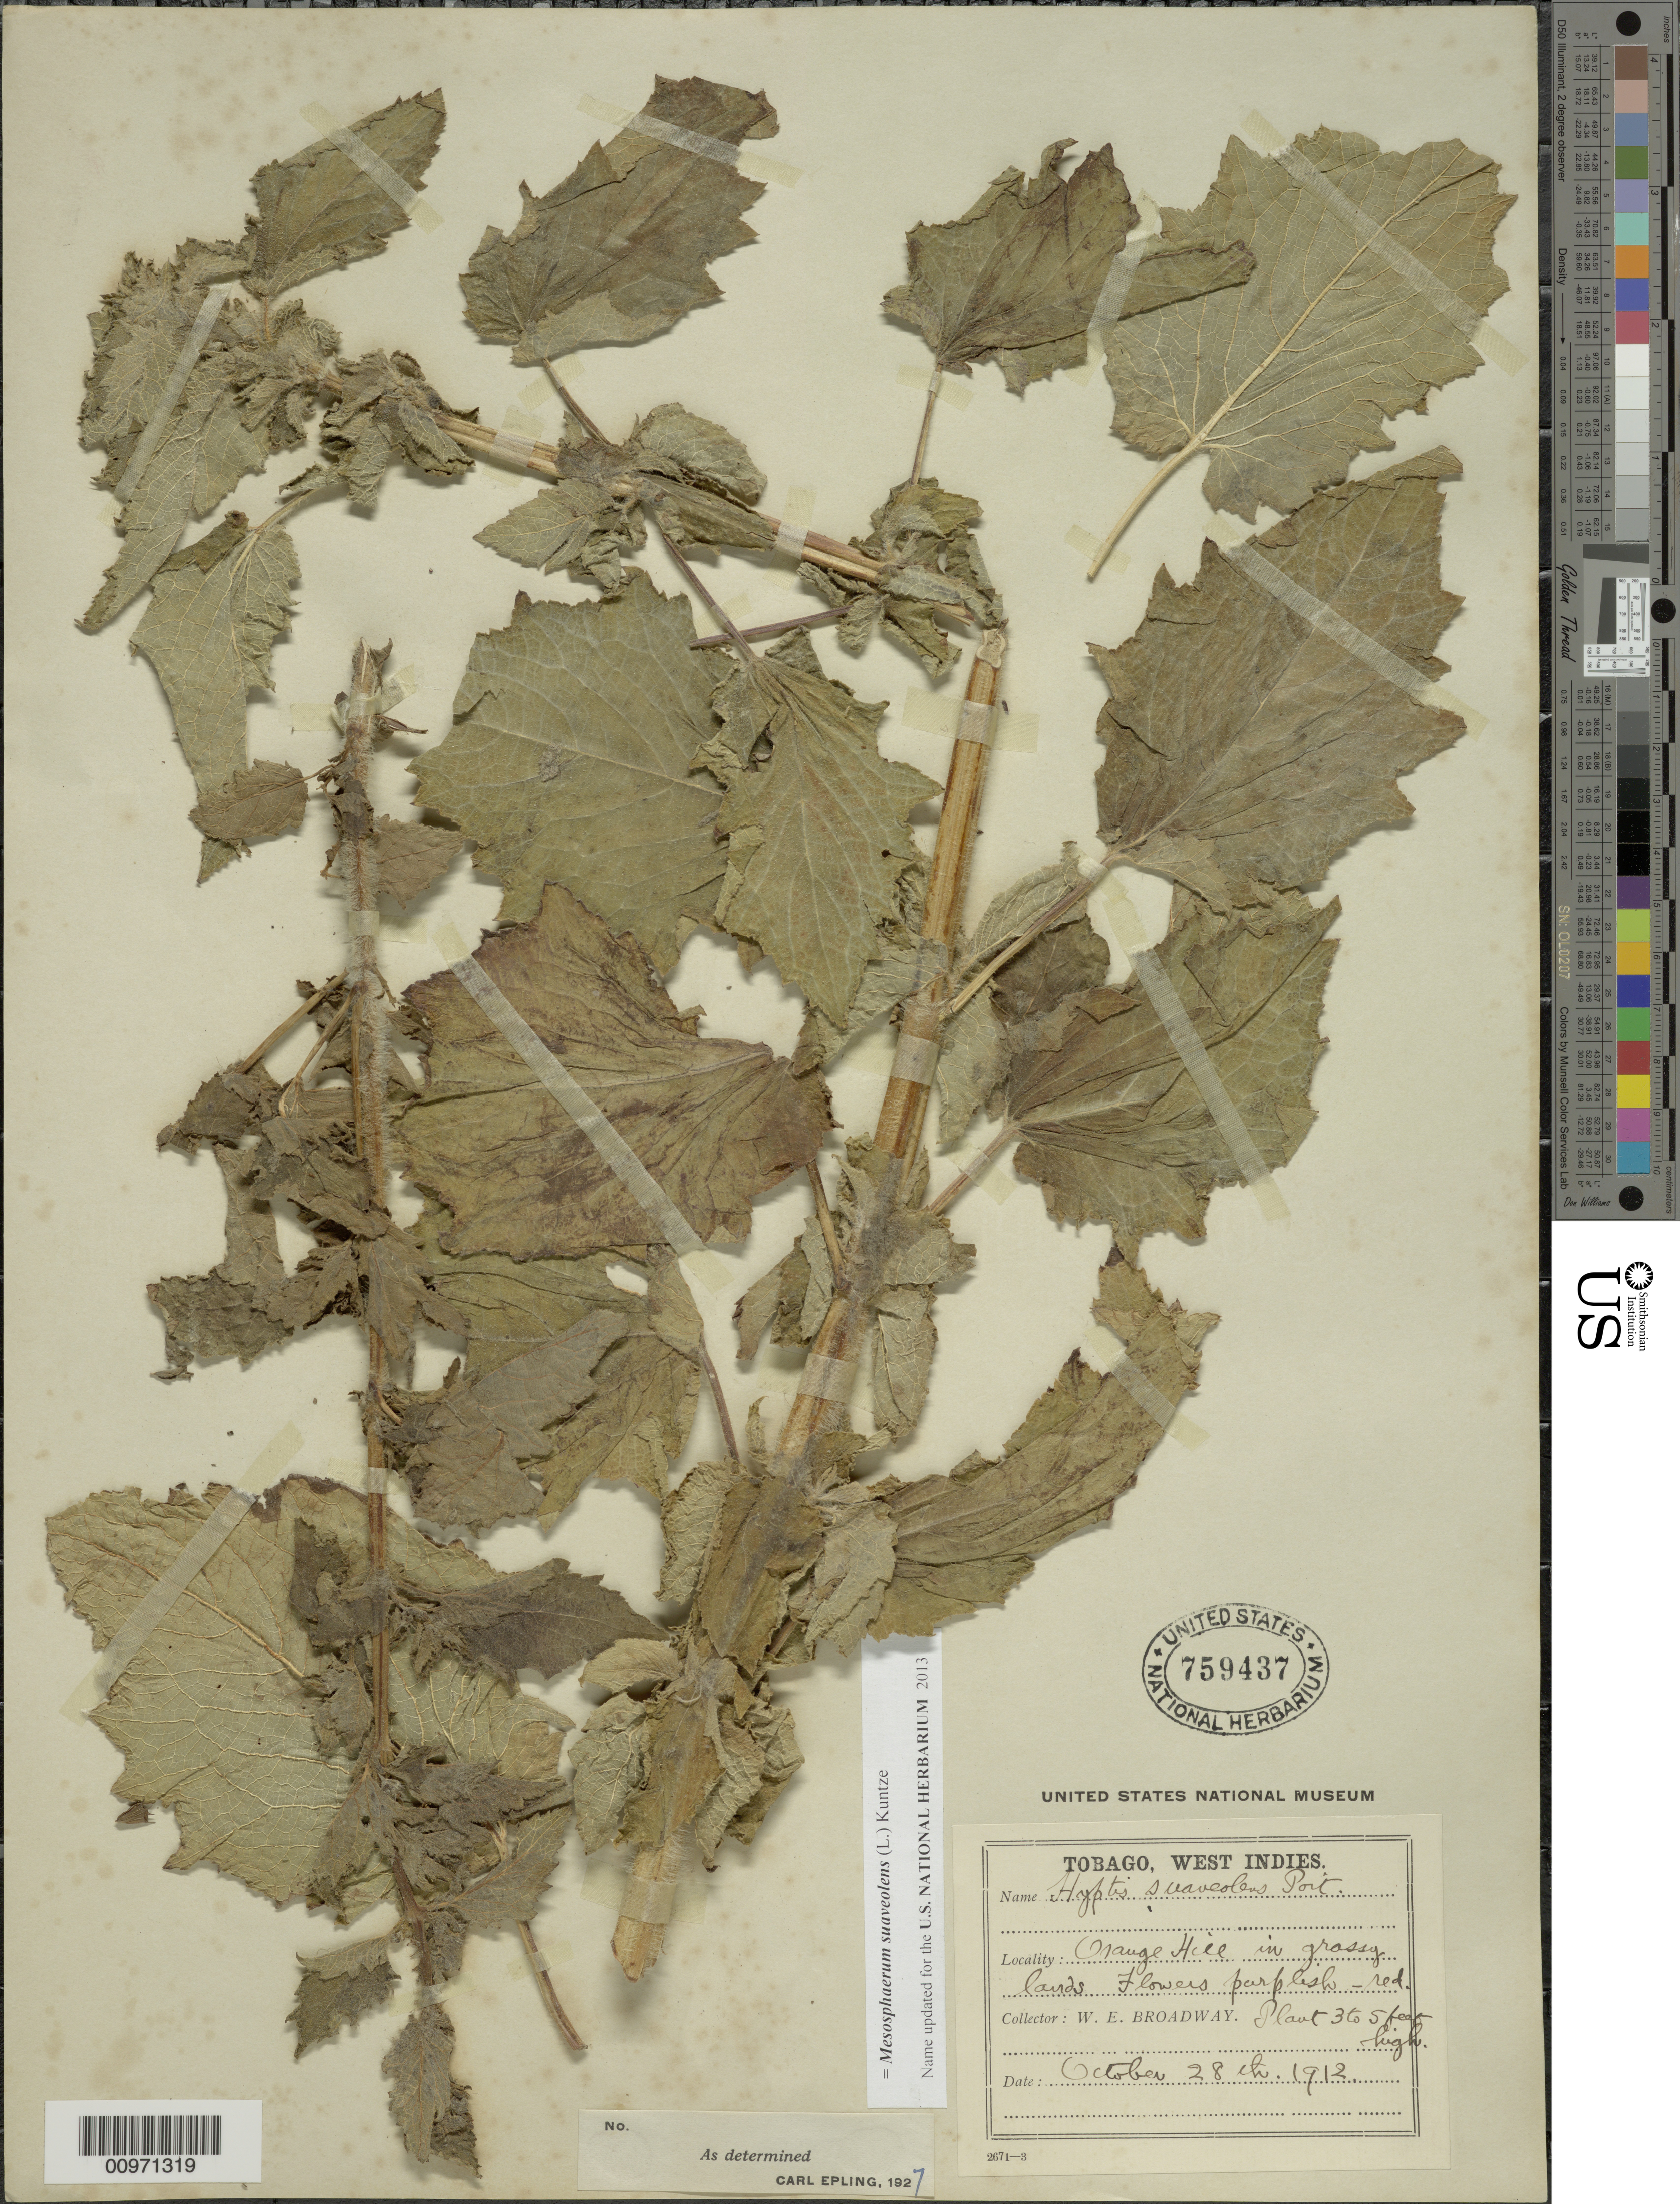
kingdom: Plantae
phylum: Tracheophyta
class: Magnoliopsida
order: Lamiales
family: Lamiaceae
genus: Hyptis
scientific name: Hyptis suaveolens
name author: (L.) Poit.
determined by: Epling, C. C.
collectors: W. E. Broadway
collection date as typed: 28 Oct 1912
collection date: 1912-10-28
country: Trinidad and Tobago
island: Tobago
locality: Orange Hill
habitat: Grassy lands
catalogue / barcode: US 759437